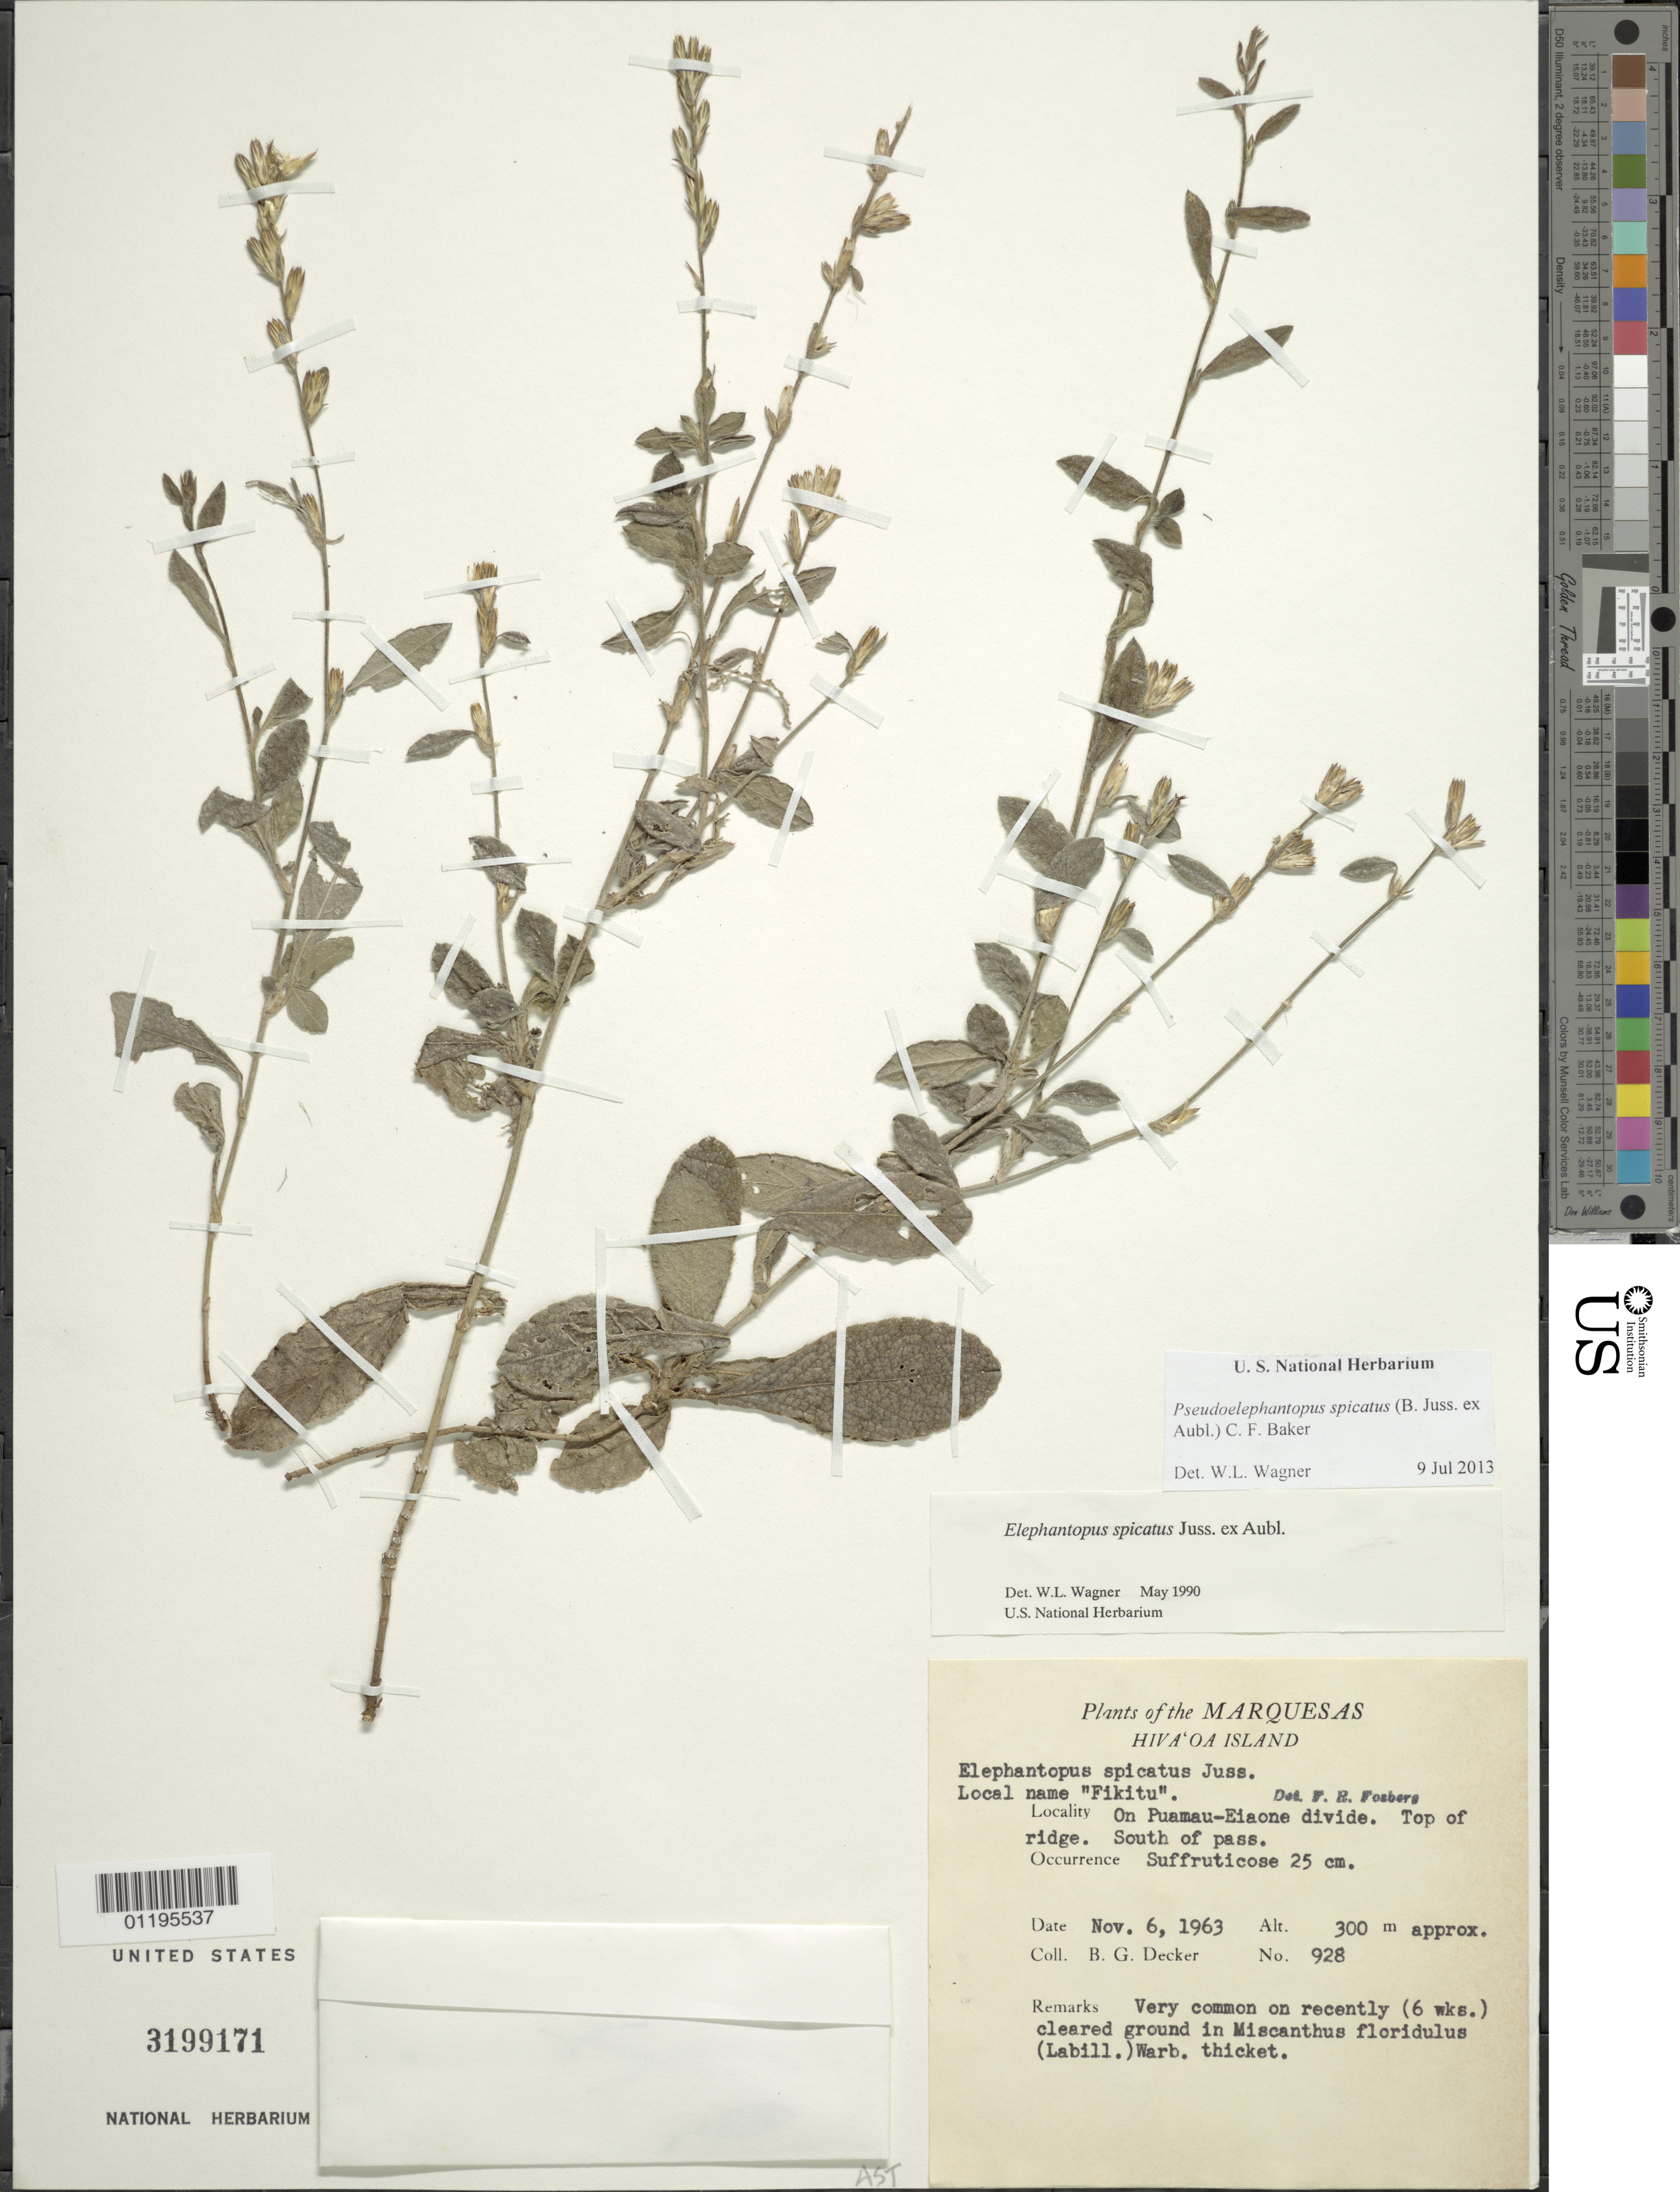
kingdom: Plantae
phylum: Tracheophyta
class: Magnoliopsida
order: Asterales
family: Asteraceae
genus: Pseudelephantopus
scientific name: Pseudelephantopus spicatus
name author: (Juss. ex Aubl.) C.F. Baker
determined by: Wagner, W. L., (BOT), Smithsonian Institution - National Museum of Natural History (UNITED STATES)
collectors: B. G. Decker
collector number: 928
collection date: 1963-11-06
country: French Polynesia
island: Hiva Oa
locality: Puamau-Eiaone divide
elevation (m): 300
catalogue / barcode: US 3199171